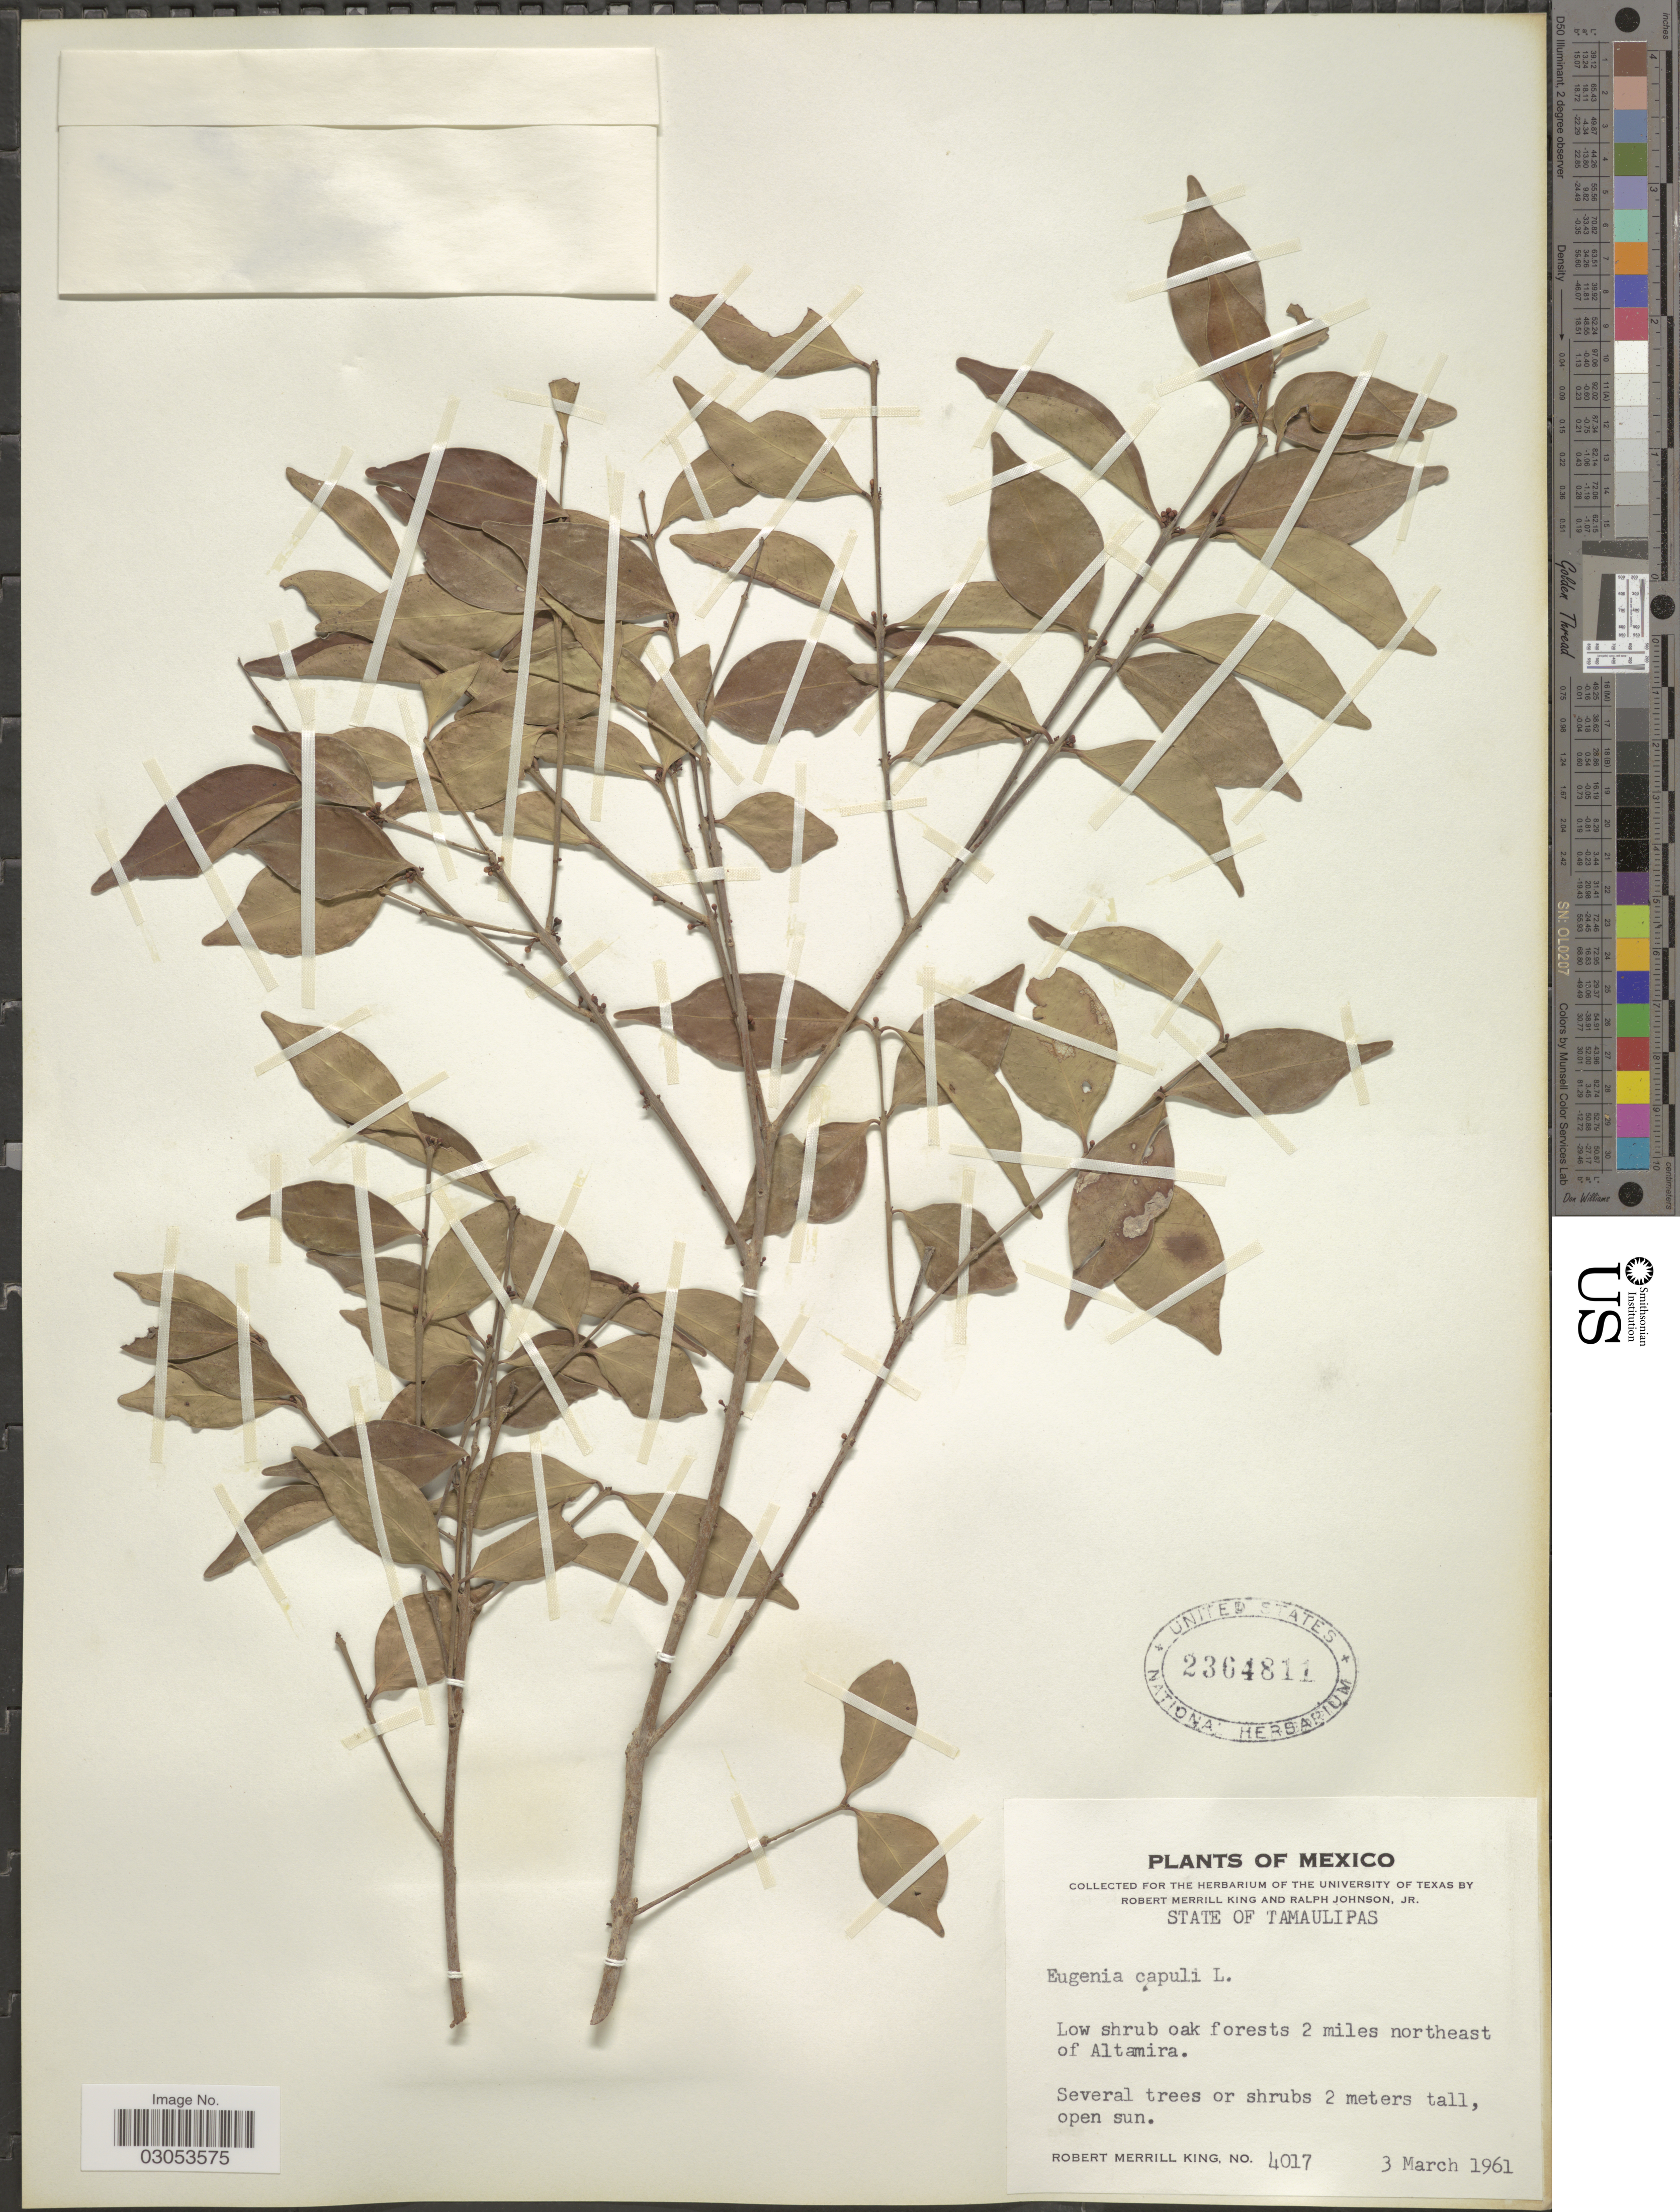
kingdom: Plantae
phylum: Tracheophyta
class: Magnoliopsida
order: Myrtales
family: Myrtaceae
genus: Eugenia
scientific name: Eugenia capuli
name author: (Schltdl. & Cham.) Hook. & Arn.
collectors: R. M. King & R. Johnson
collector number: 4017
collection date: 1961-03-03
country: Mexico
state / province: Tamaulipas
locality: Low shrub oak forests 2 miles northeast of Altamira.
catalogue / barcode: US 2364811